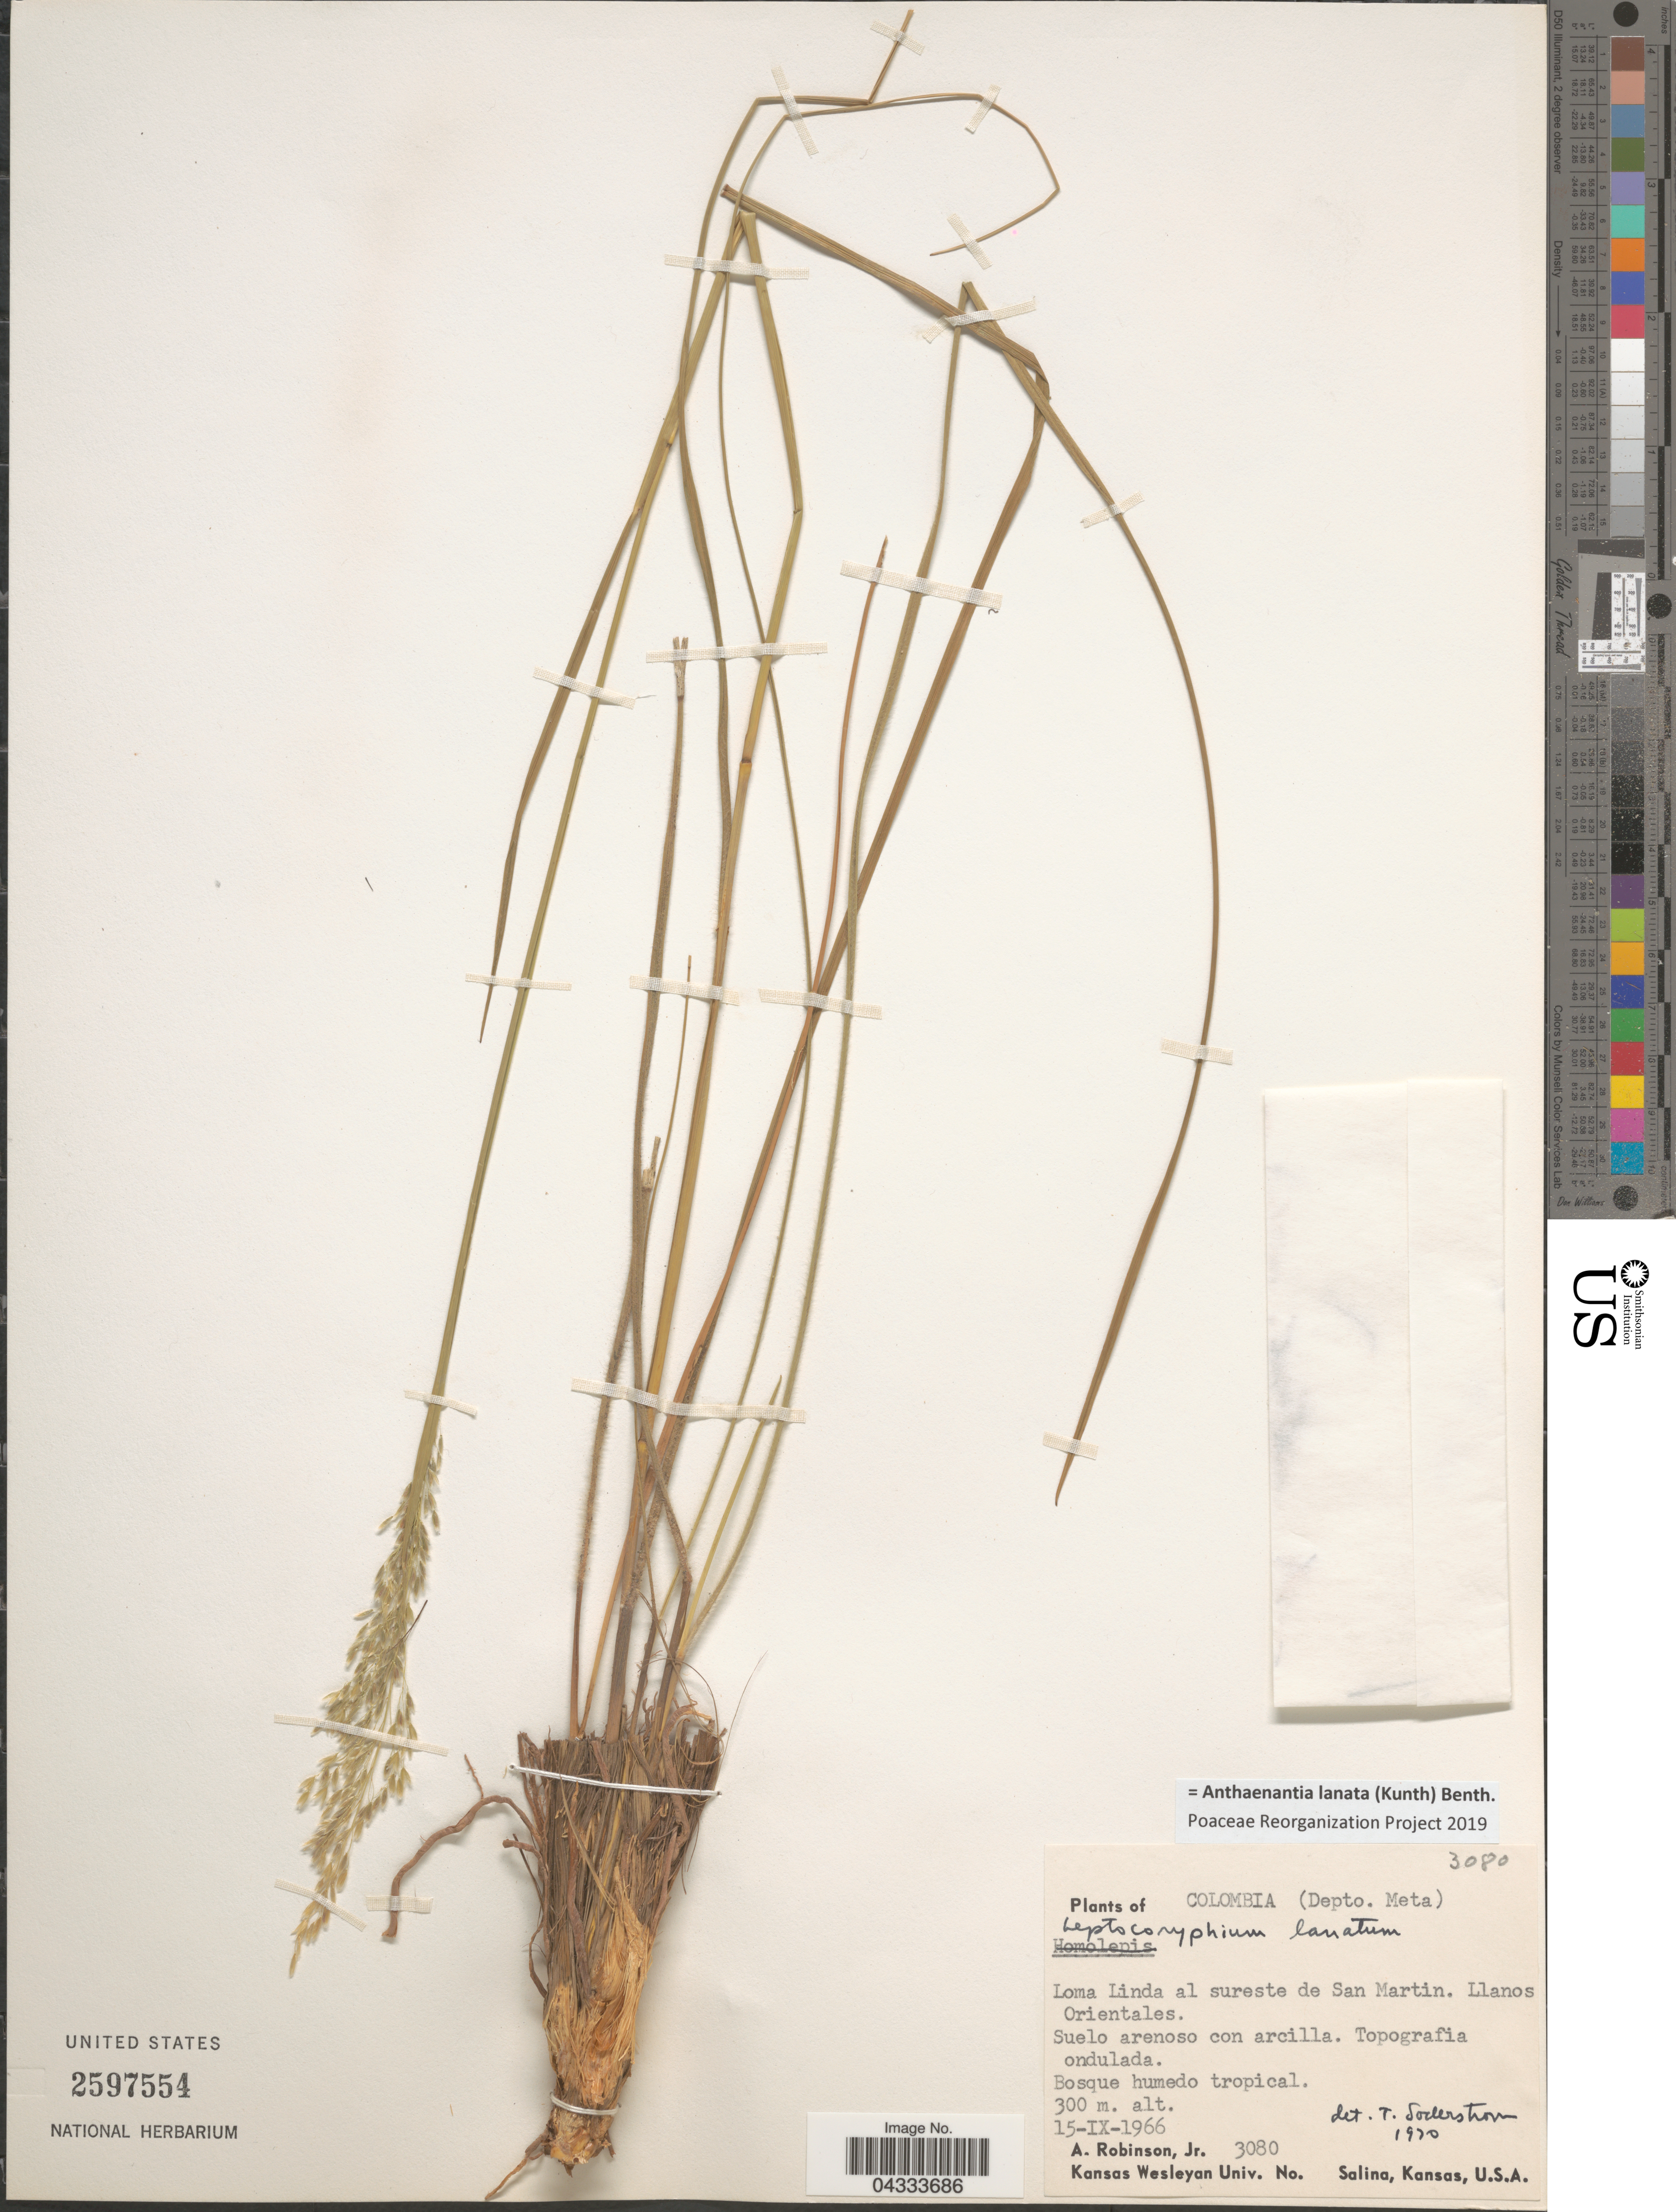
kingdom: Plantae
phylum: Tracheophyta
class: Liliopsida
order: Poales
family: Poaceae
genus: Anthaenantia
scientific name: Anthaenantia lanata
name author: (Kunth) Benth.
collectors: A. Robinson Jr.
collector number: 3080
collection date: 1966-09-15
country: Colombia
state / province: Meta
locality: Depto. Meta. Loma Linda al sureste de San Martin. Llanos Orientales.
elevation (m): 300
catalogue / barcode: US 2597554